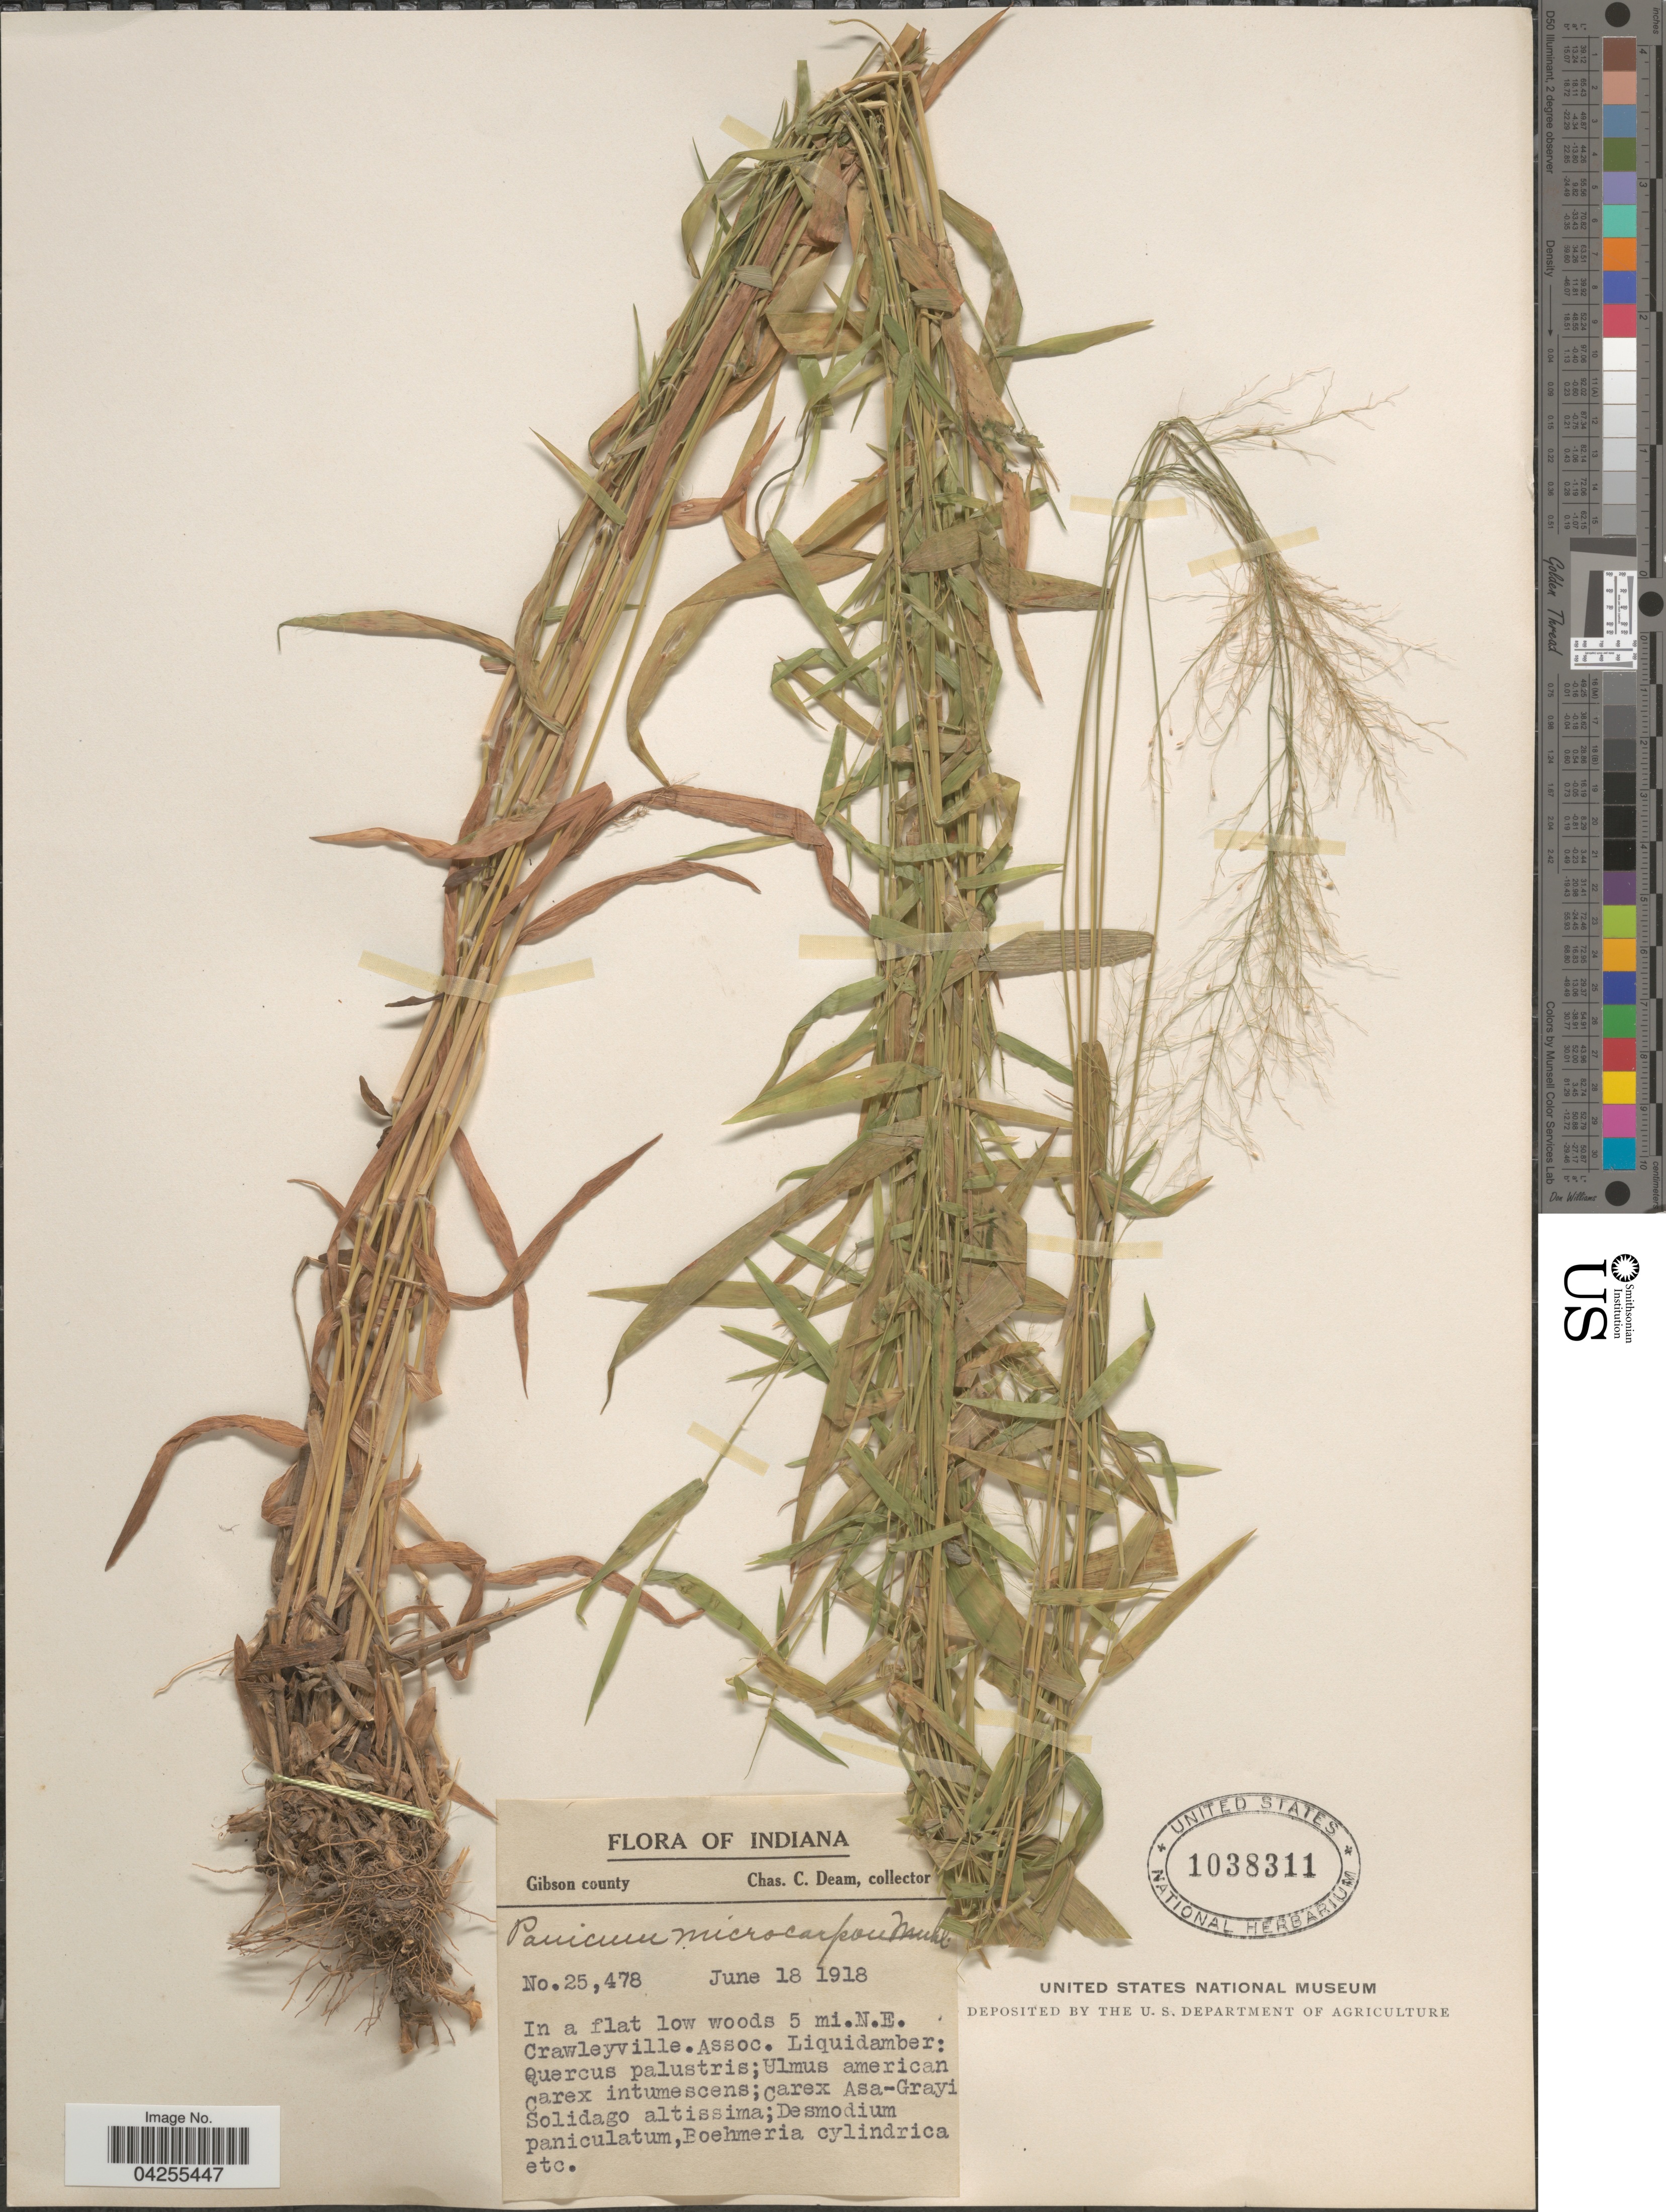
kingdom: Plantae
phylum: Tracheophyta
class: Liliopsida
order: Poales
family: Poaceae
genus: Dichanthelium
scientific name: Dichanthelium dichotomum var. dichotomum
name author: (L.) Gould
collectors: C. C. Deam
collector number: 25478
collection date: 1918-06-18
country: United States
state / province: Indiana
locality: Gibson county. In a flat low woods 5 mi. N.E. Crawleyville.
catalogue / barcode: US 1038311